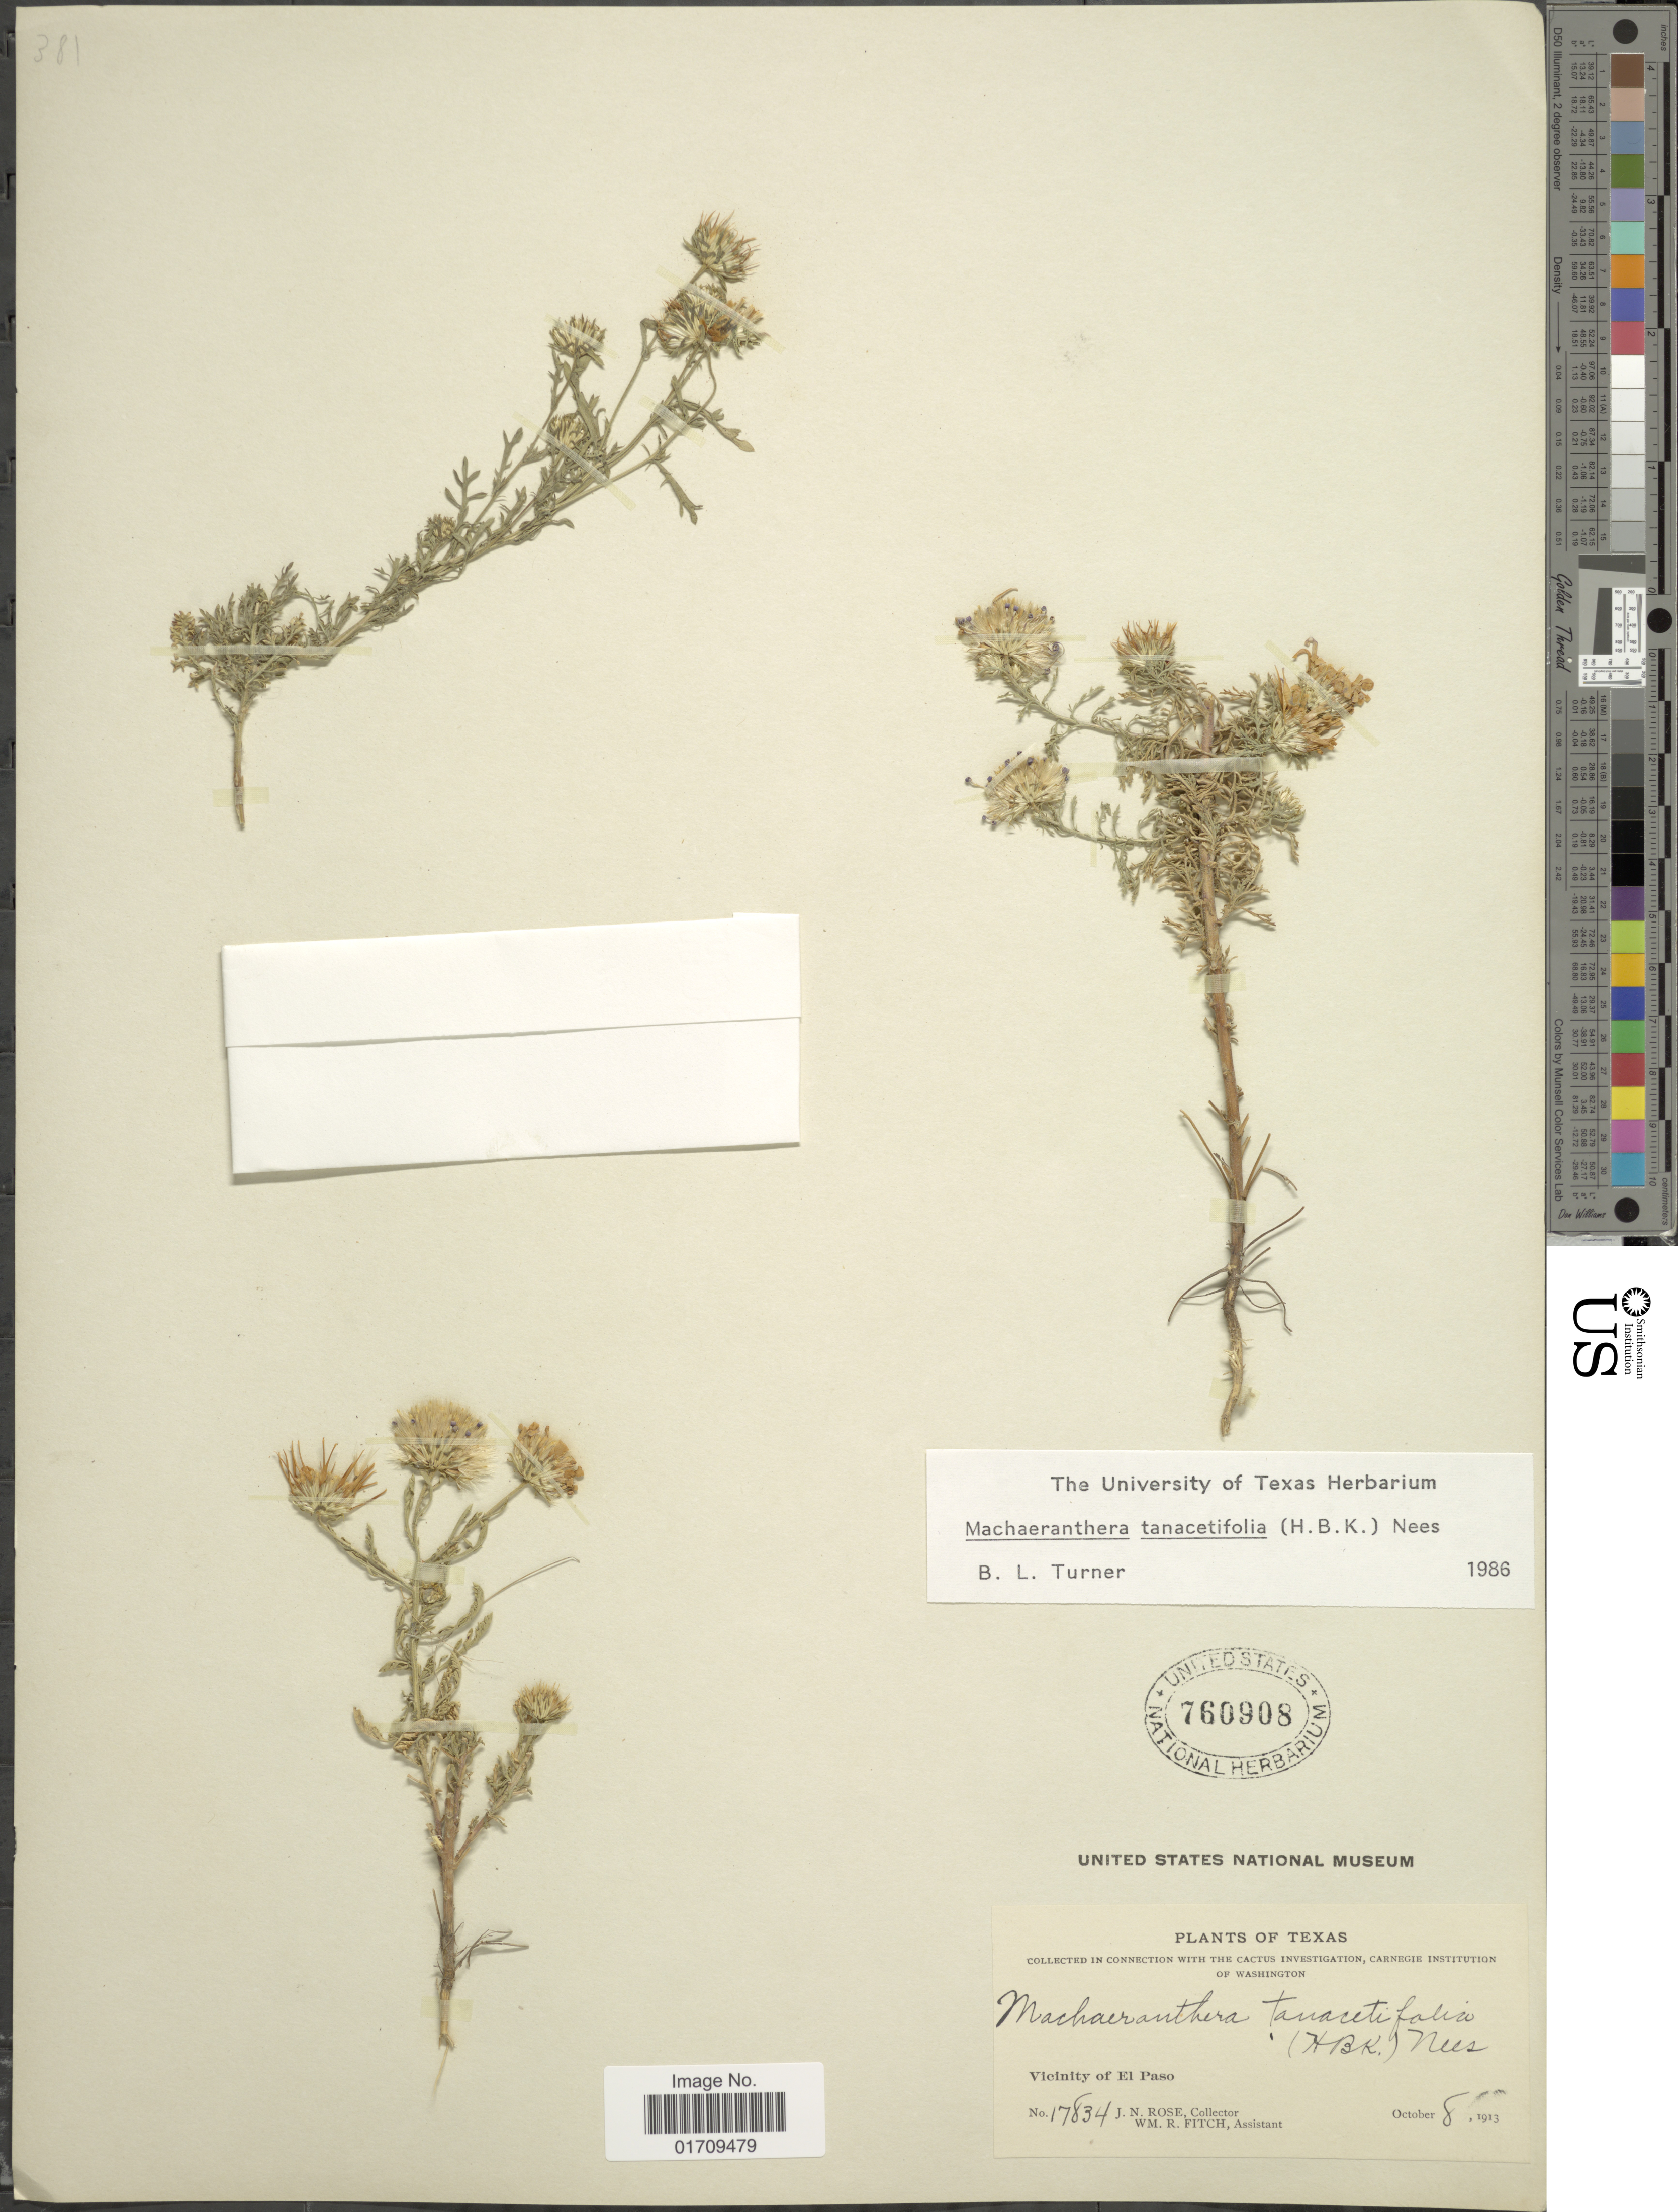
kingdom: Plantae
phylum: Tracheophyta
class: Magnoliopsida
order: Asterales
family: Asteraceae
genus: Machaeranthera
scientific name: Machaeranthera tanacetifolia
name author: (Kunth) Nees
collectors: J. N. Rose & W. R. Fitch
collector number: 17834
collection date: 1913-10-08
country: United States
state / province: Texas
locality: Vicinity of El Paso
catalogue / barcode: US 760908